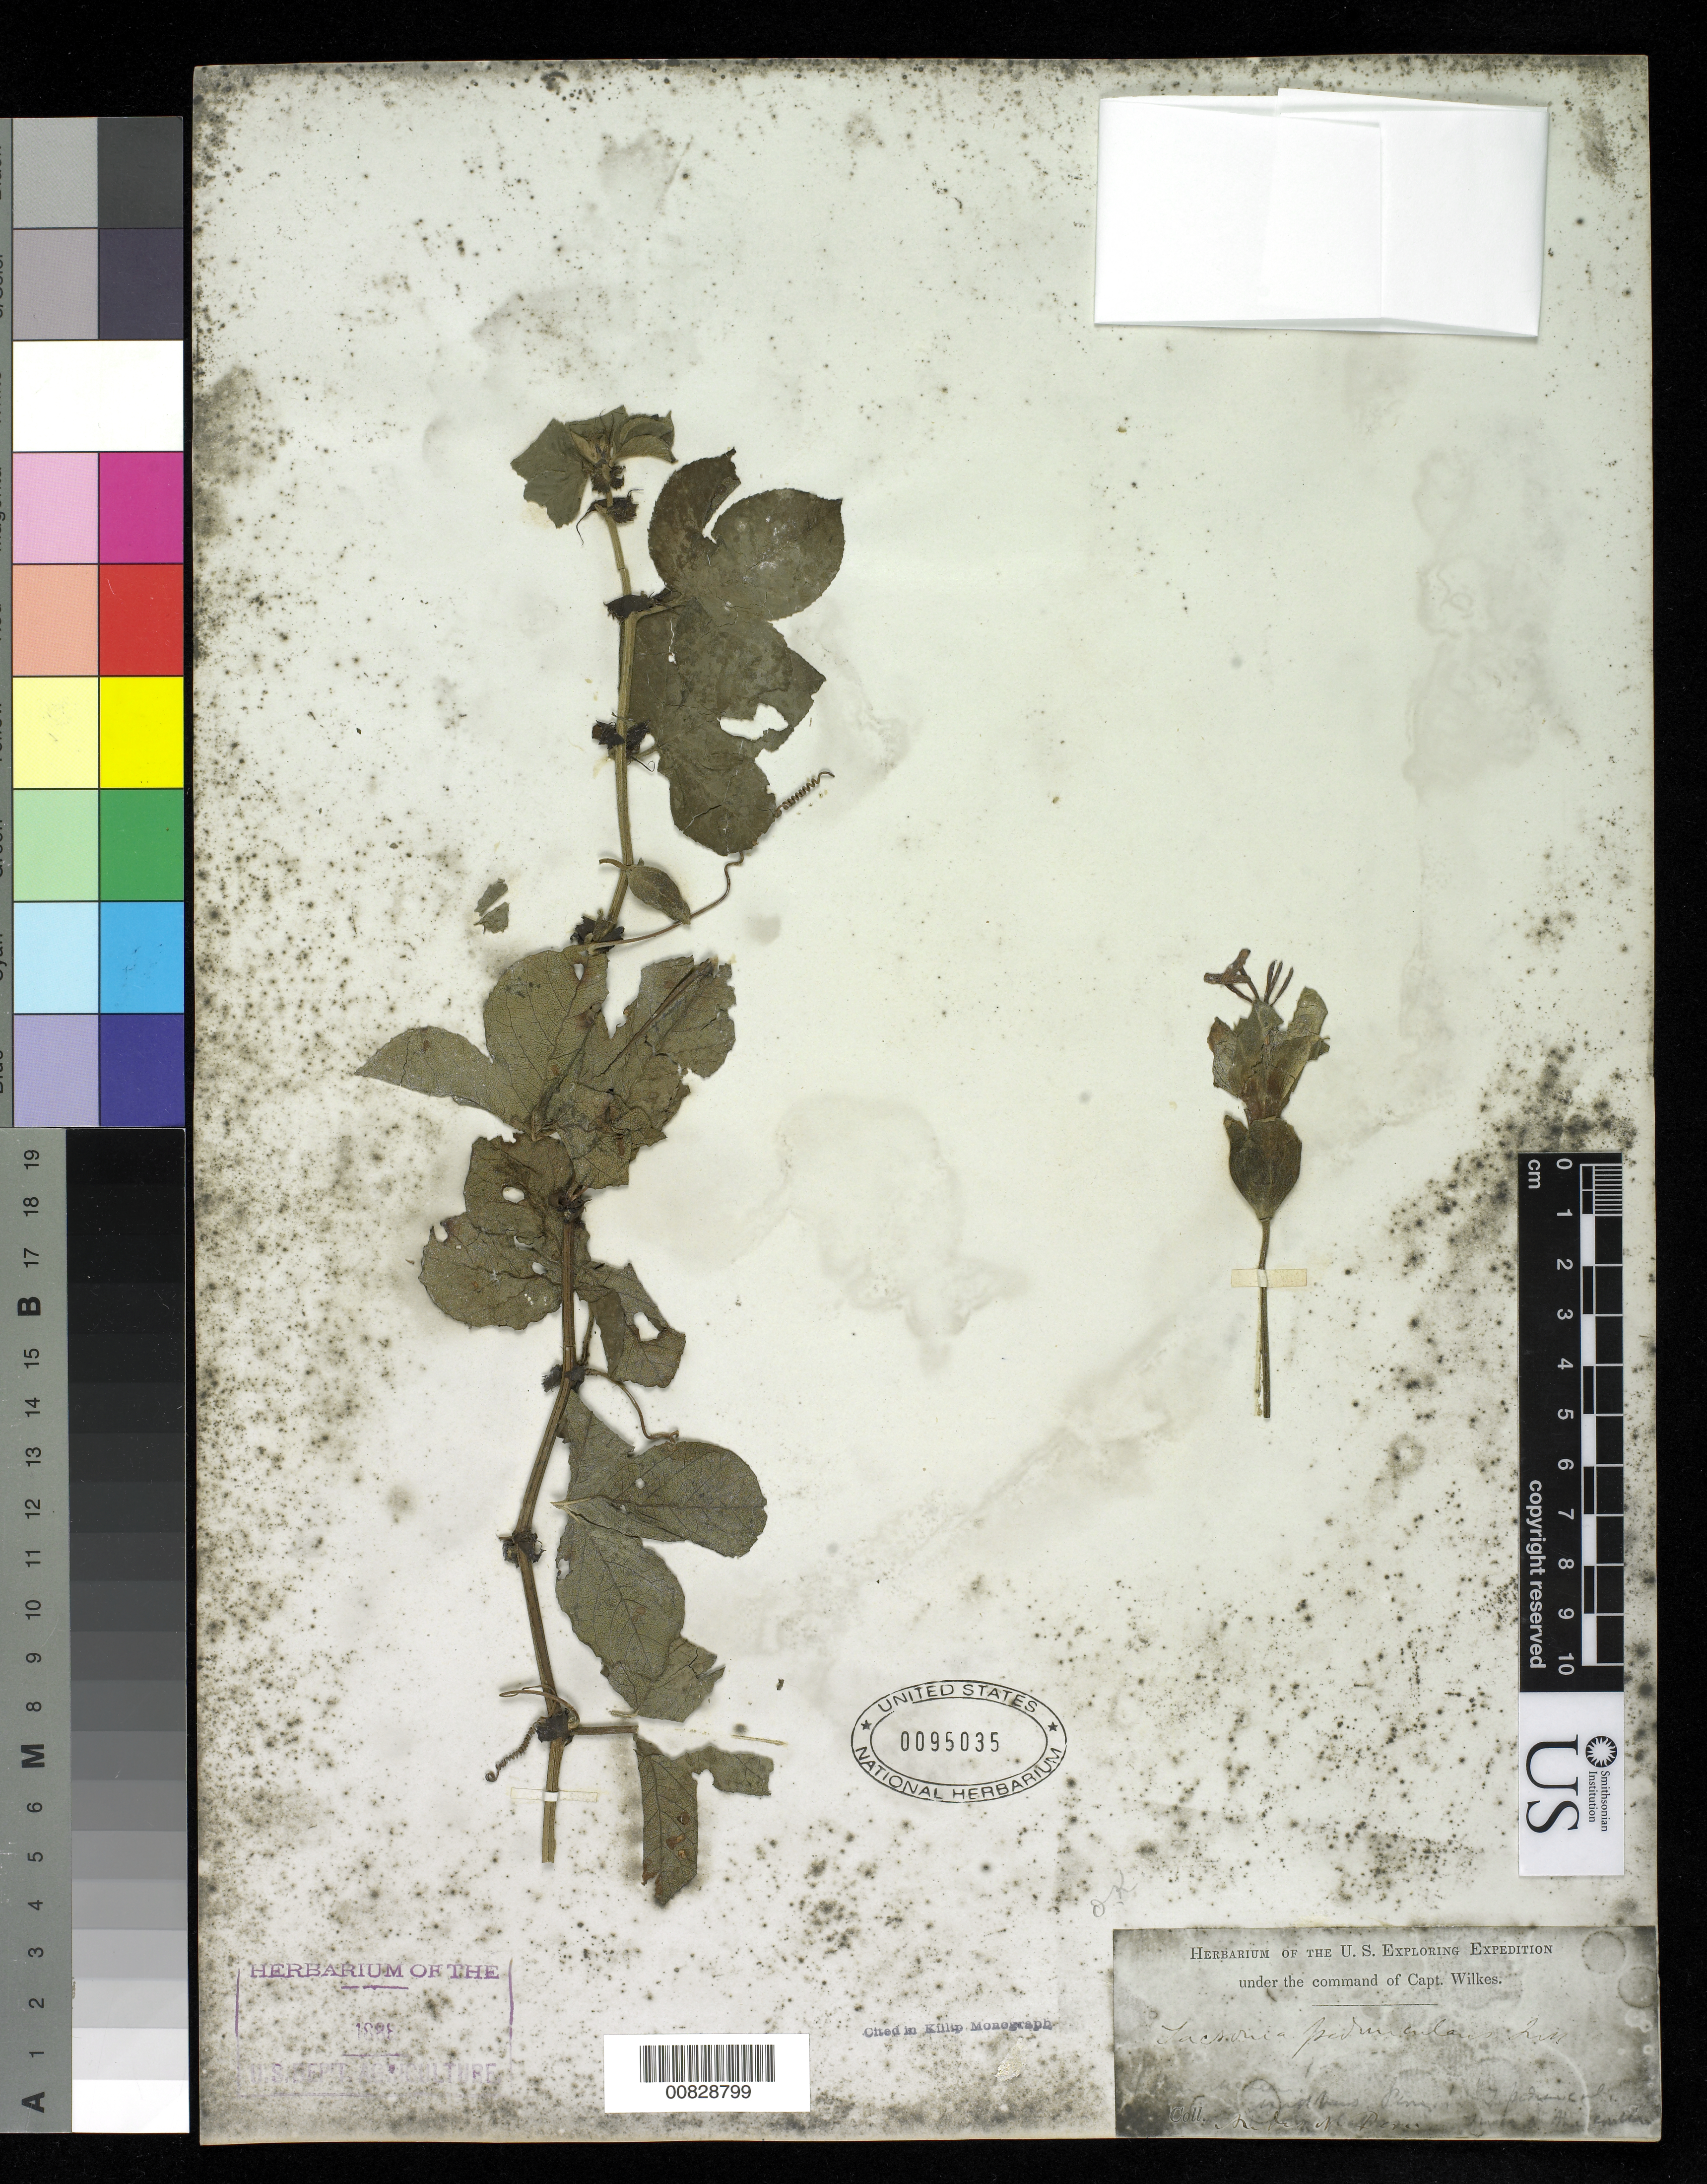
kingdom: Plantae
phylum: Tracheophyta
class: Magnoliopsida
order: Malpighiales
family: Passifloraceae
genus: Passiflora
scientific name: Passiflora peduncularis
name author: Cav.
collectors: Wilkes Explor. Exped.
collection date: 1838/1842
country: Peru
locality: Andes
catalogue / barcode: US 95035